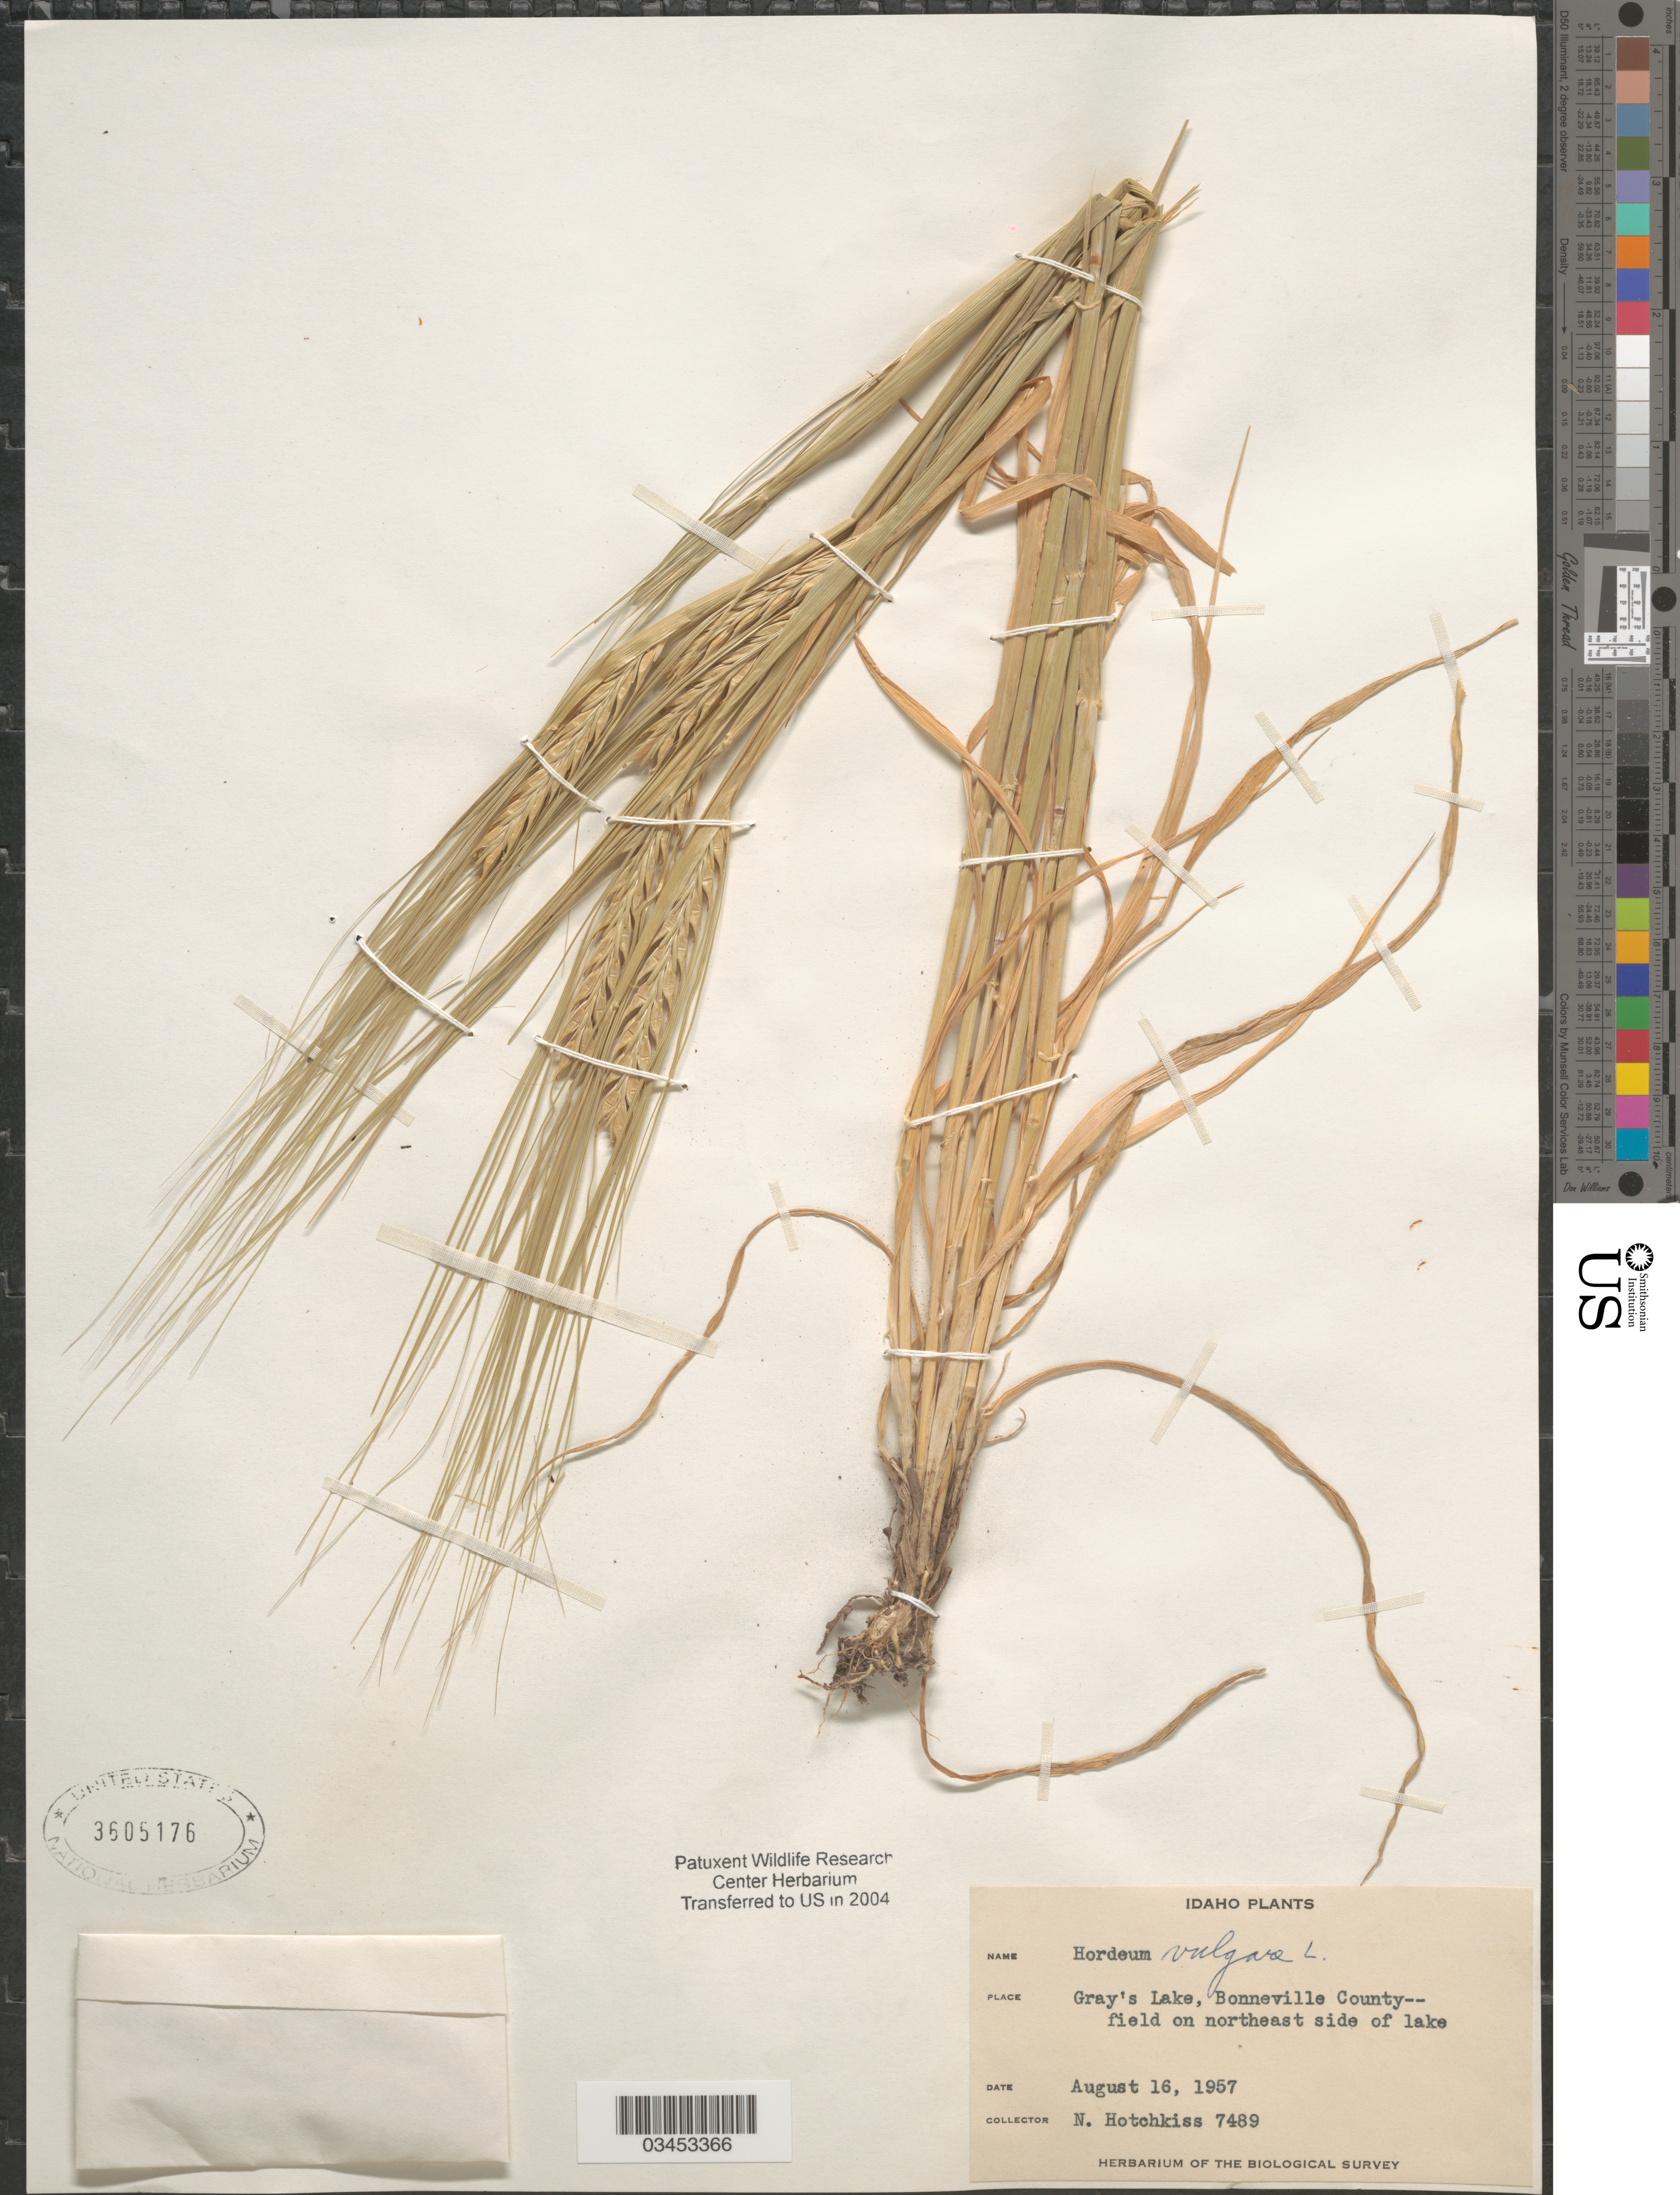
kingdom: Plantae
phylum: Tracheophyta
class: Liliopsida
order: Poales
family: Poaceae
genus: Hordeum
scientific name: Hordeum vulgare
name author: L.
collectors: N. Hotchkiss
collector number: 7489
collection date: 1957-08-16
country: United States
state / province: Idaho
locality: Gray's Lake, Bonneville County--field on northeast side of lake. Herbarium of the Biological Survey.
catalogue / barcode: US 3605176